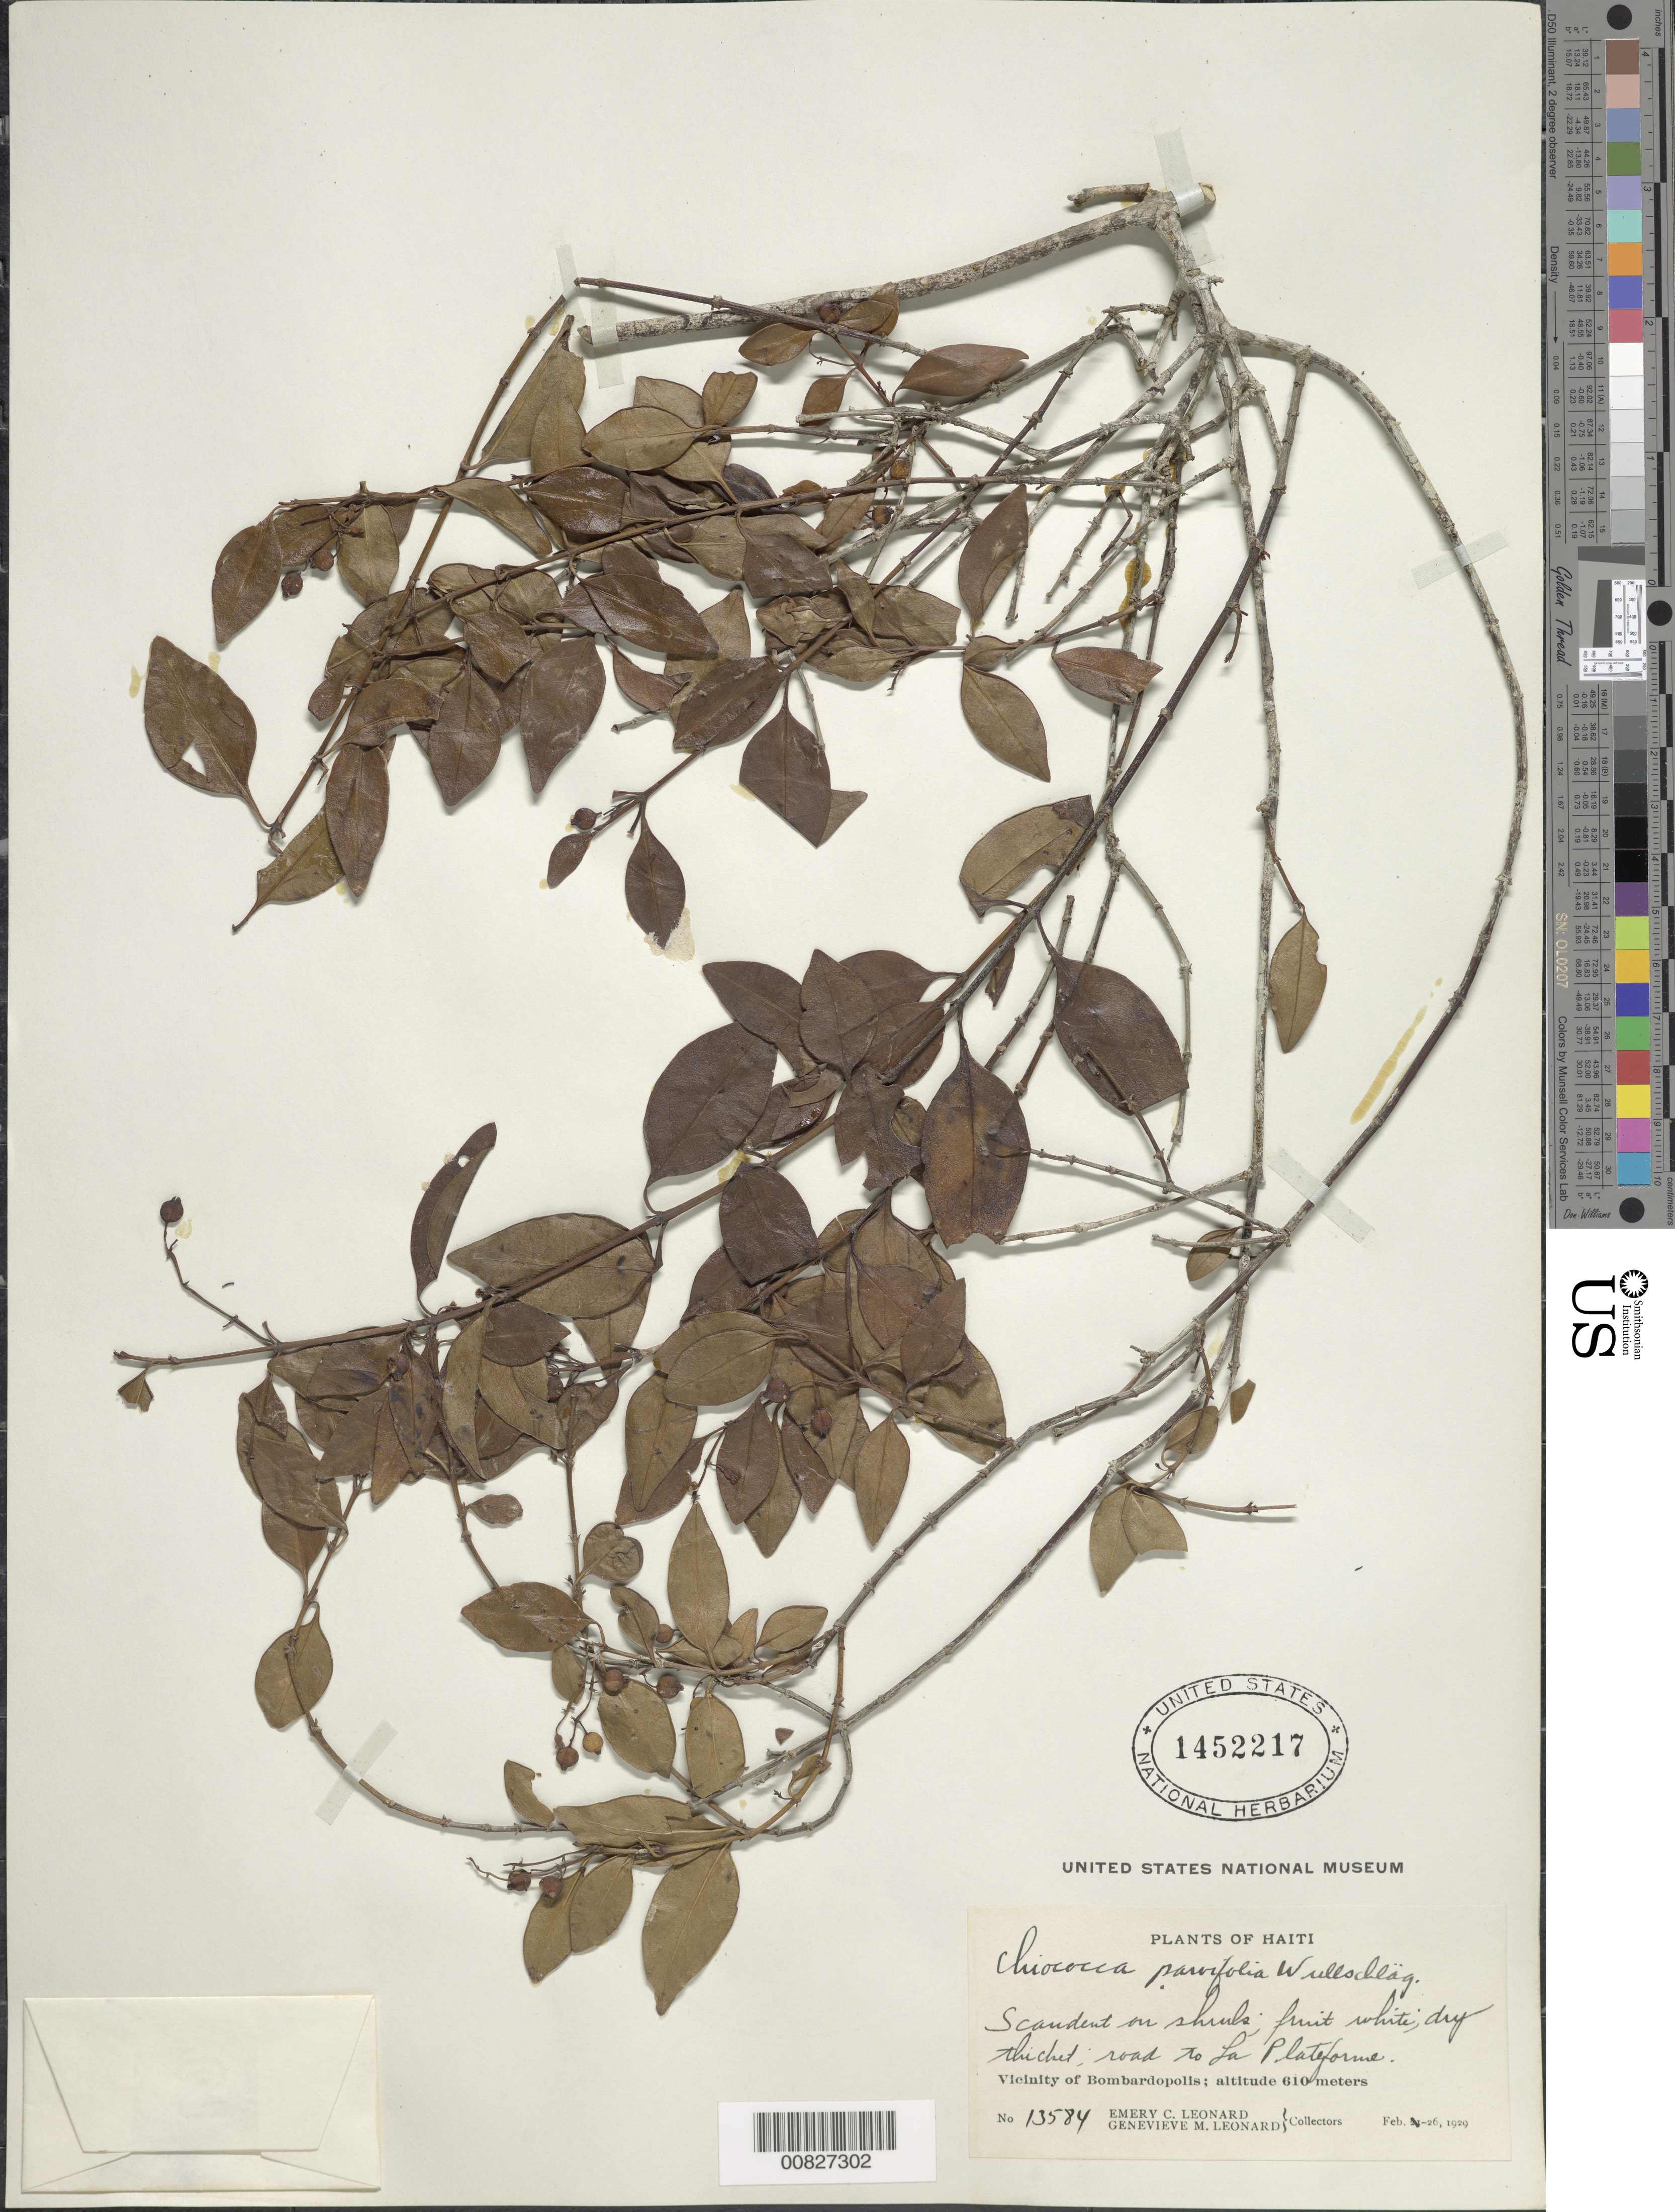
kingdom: Plantae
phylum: Tracheophyta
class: Magnoliopsida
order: Gentianales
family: Rubiaceae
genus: Chiococca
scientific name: Chiococca alba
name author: (L.) Hitchc.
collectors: E. C. Leonard & G. M. Leonard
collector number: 13584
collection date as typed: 26 Feb 1929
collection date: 1929-02-26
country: Haiti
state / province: Nord-Ouest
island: Hispaniola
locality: Vicinity of Bombardopolis, road to La Plateforme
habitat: On shrubs in dry thicket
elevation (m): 610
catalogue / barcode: US 1452217